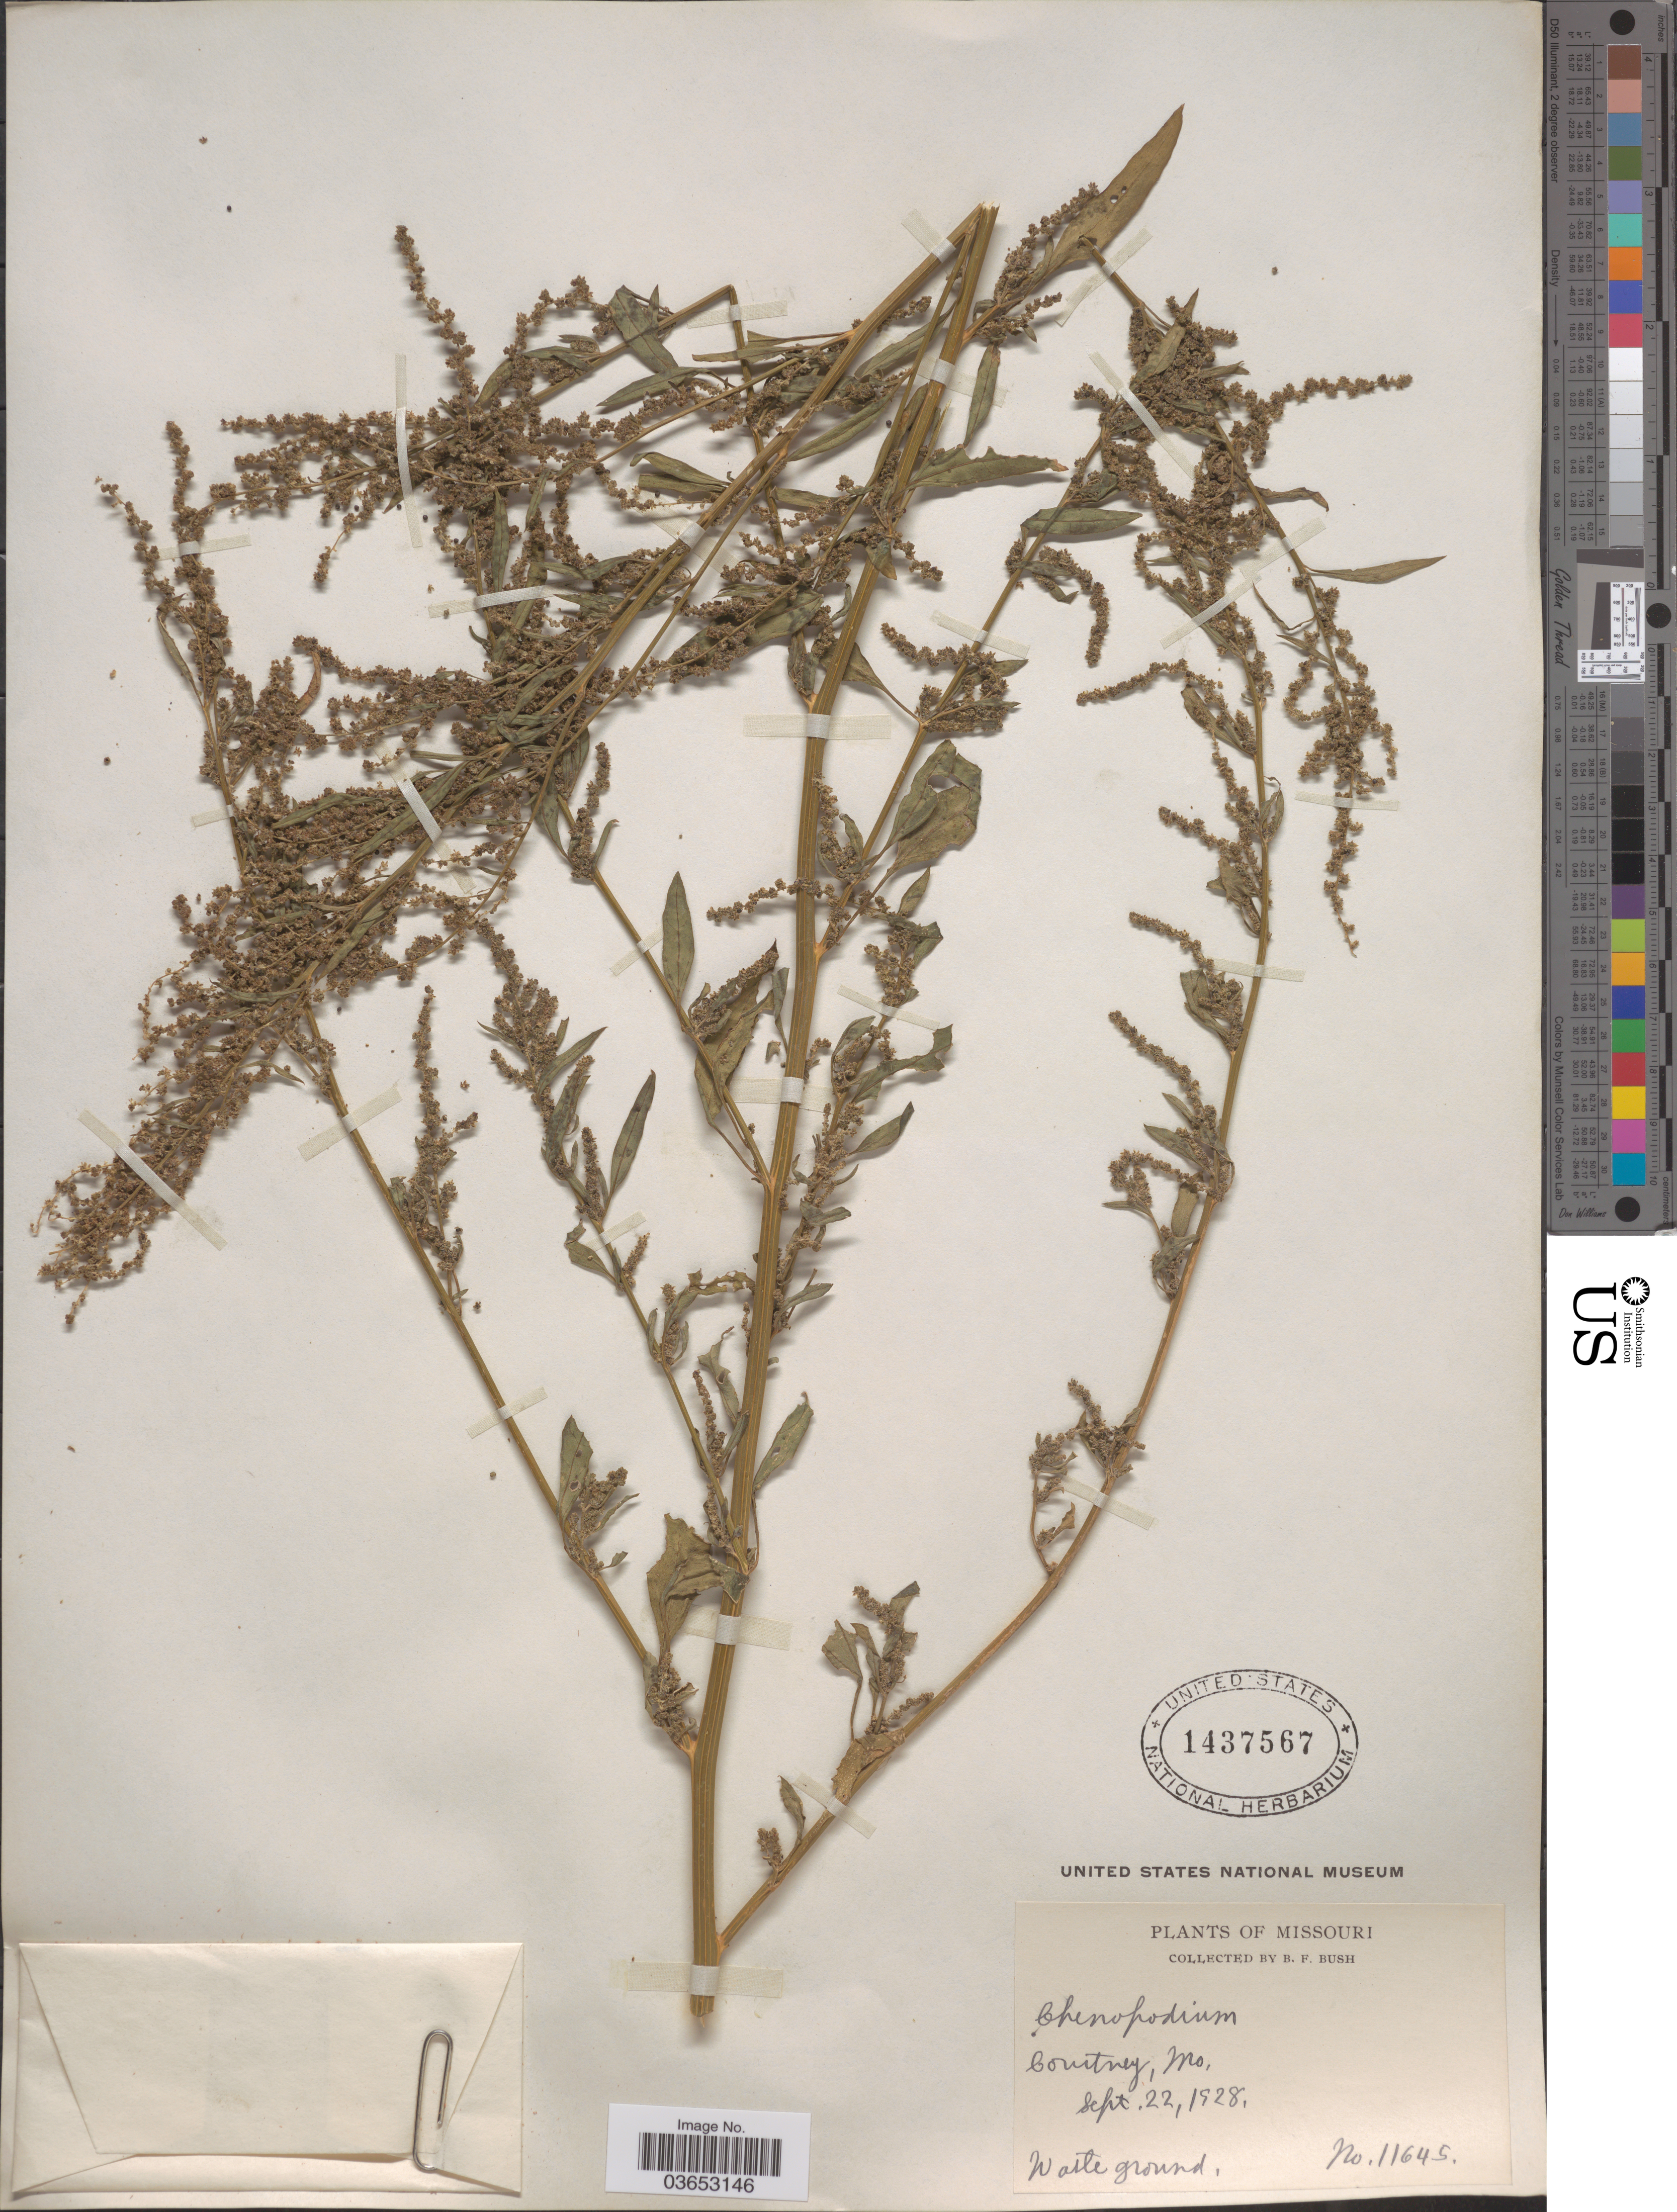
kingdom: Plantae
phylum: Tracheophyta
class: Magnoliopsida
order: Caryophyllales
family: Amaranthaceae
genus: Chenopodium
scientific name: Chenopodium glaucophyllum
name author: Aellen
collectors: B. F. Bush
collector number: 11645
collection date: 1928-09-22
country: United States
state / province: Missouri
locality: Courtney.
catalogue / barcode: US 1437567